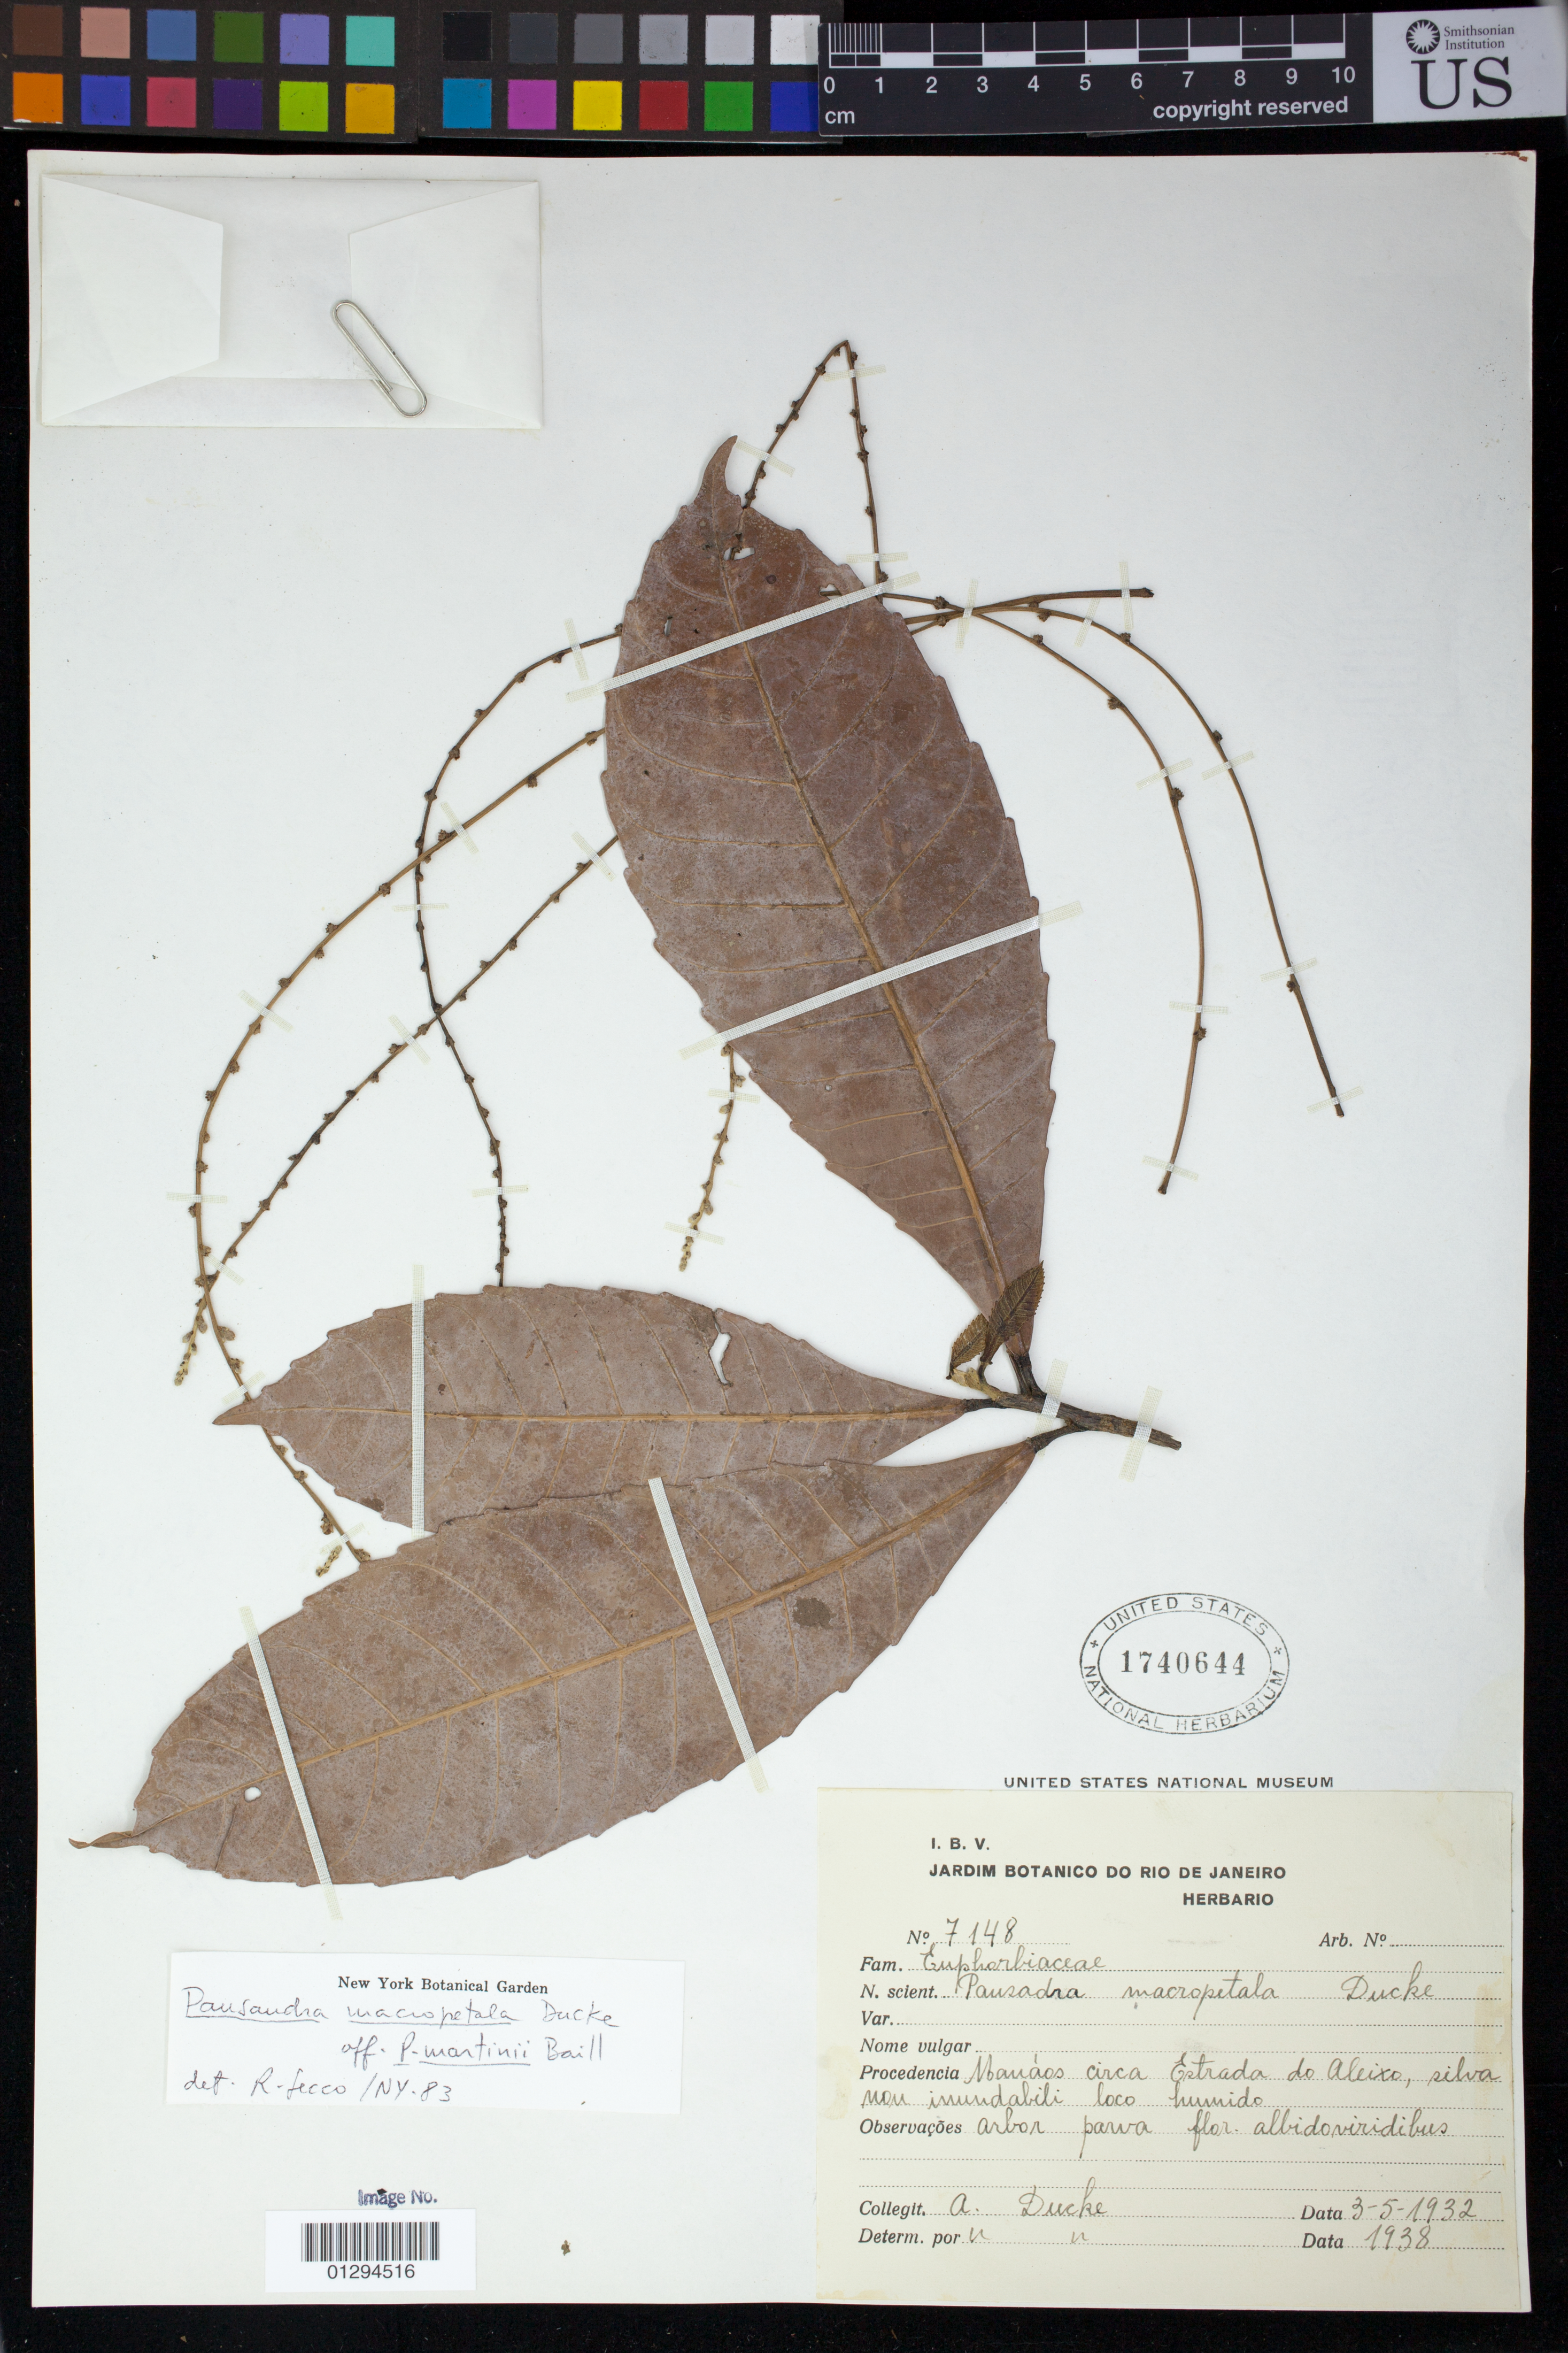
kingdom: Plantae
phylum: Tracheophyta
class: Magnoliopsida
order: Malpighiales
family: Euphorbiaceae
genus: Pausandra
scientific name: Pausandra macropetala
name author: Ducke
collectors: A. Ducke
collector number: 7148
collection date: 1932-03-05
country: Brazil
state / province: Amazonas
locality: Manaus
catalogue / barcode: US 1740644